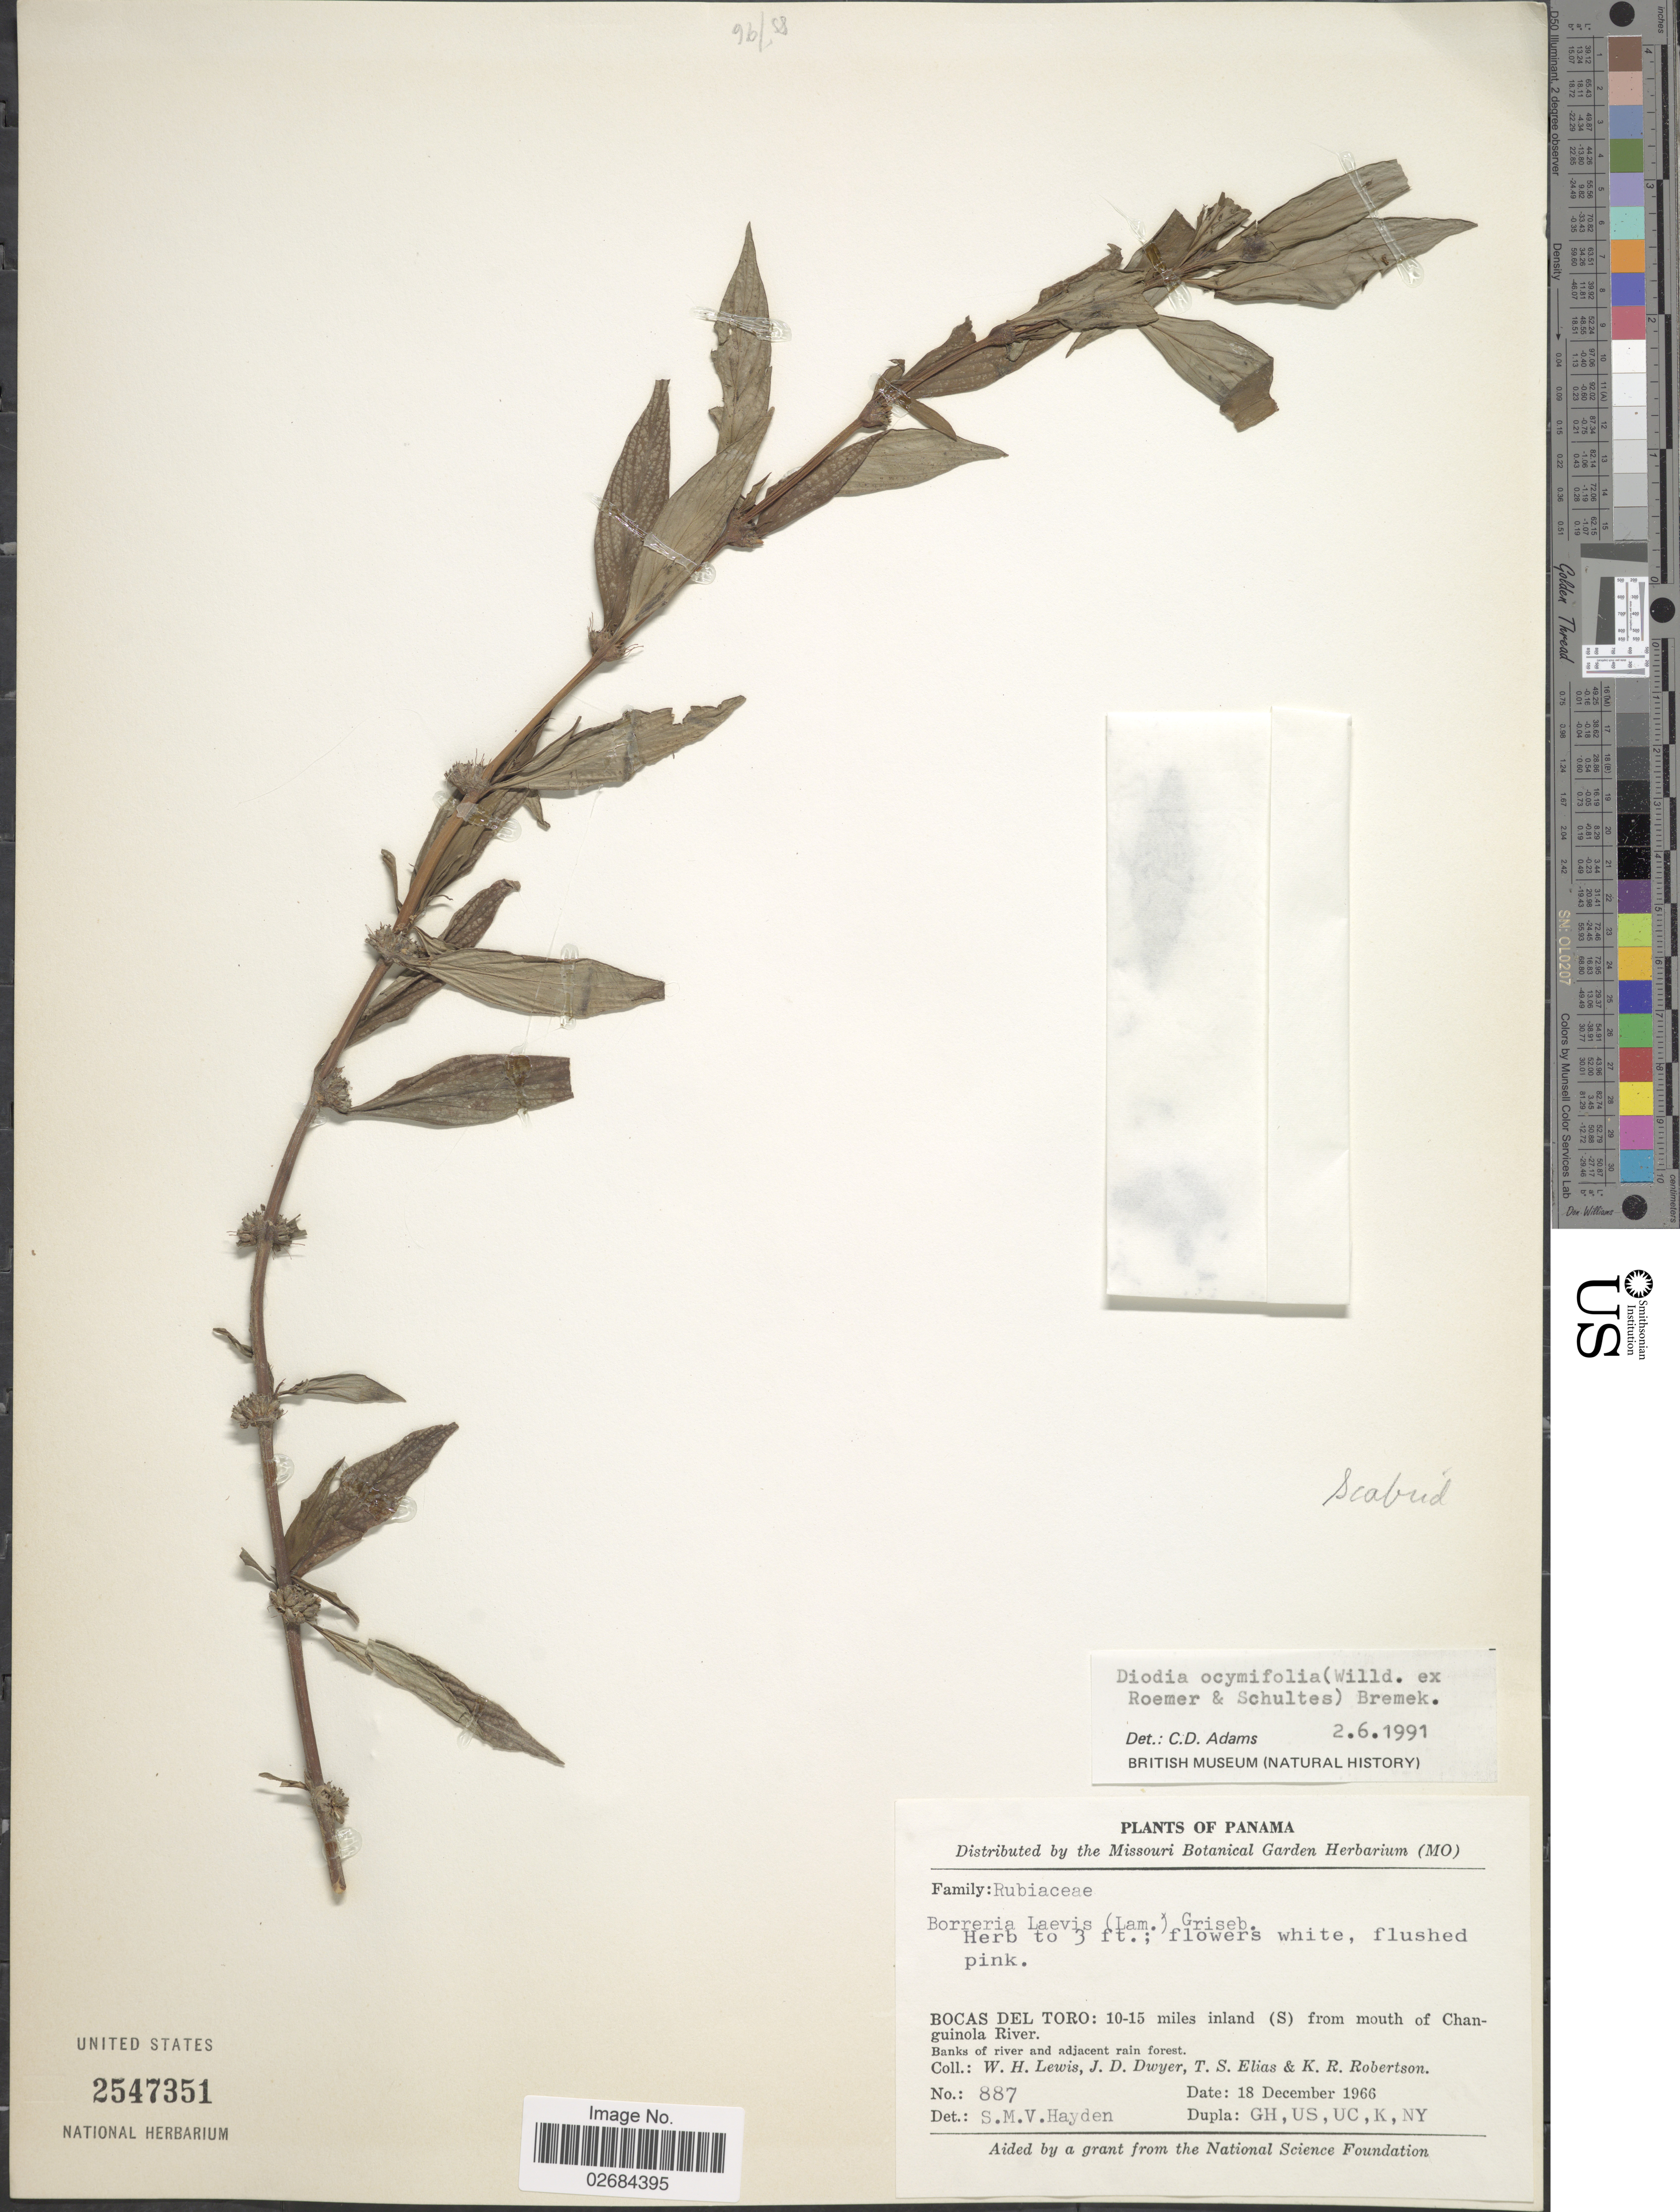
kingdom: Plantae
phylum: Tracheophyta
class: Magnoliopsida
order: Gentianales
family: Rubiaceae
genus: Diodia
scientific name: Diodia ocymifolia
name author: (Willd. ex Roem. & Schult.) Bremek.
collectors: W. H. Lewis, J. D. Dwyer, T. S. Elias & K. Robertson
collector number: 887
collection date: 1966-12-18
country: Panama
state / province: Bocas del Toro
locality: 10-15 miles inland (S) from mouth of Changuinola River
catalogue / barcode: US 2547351